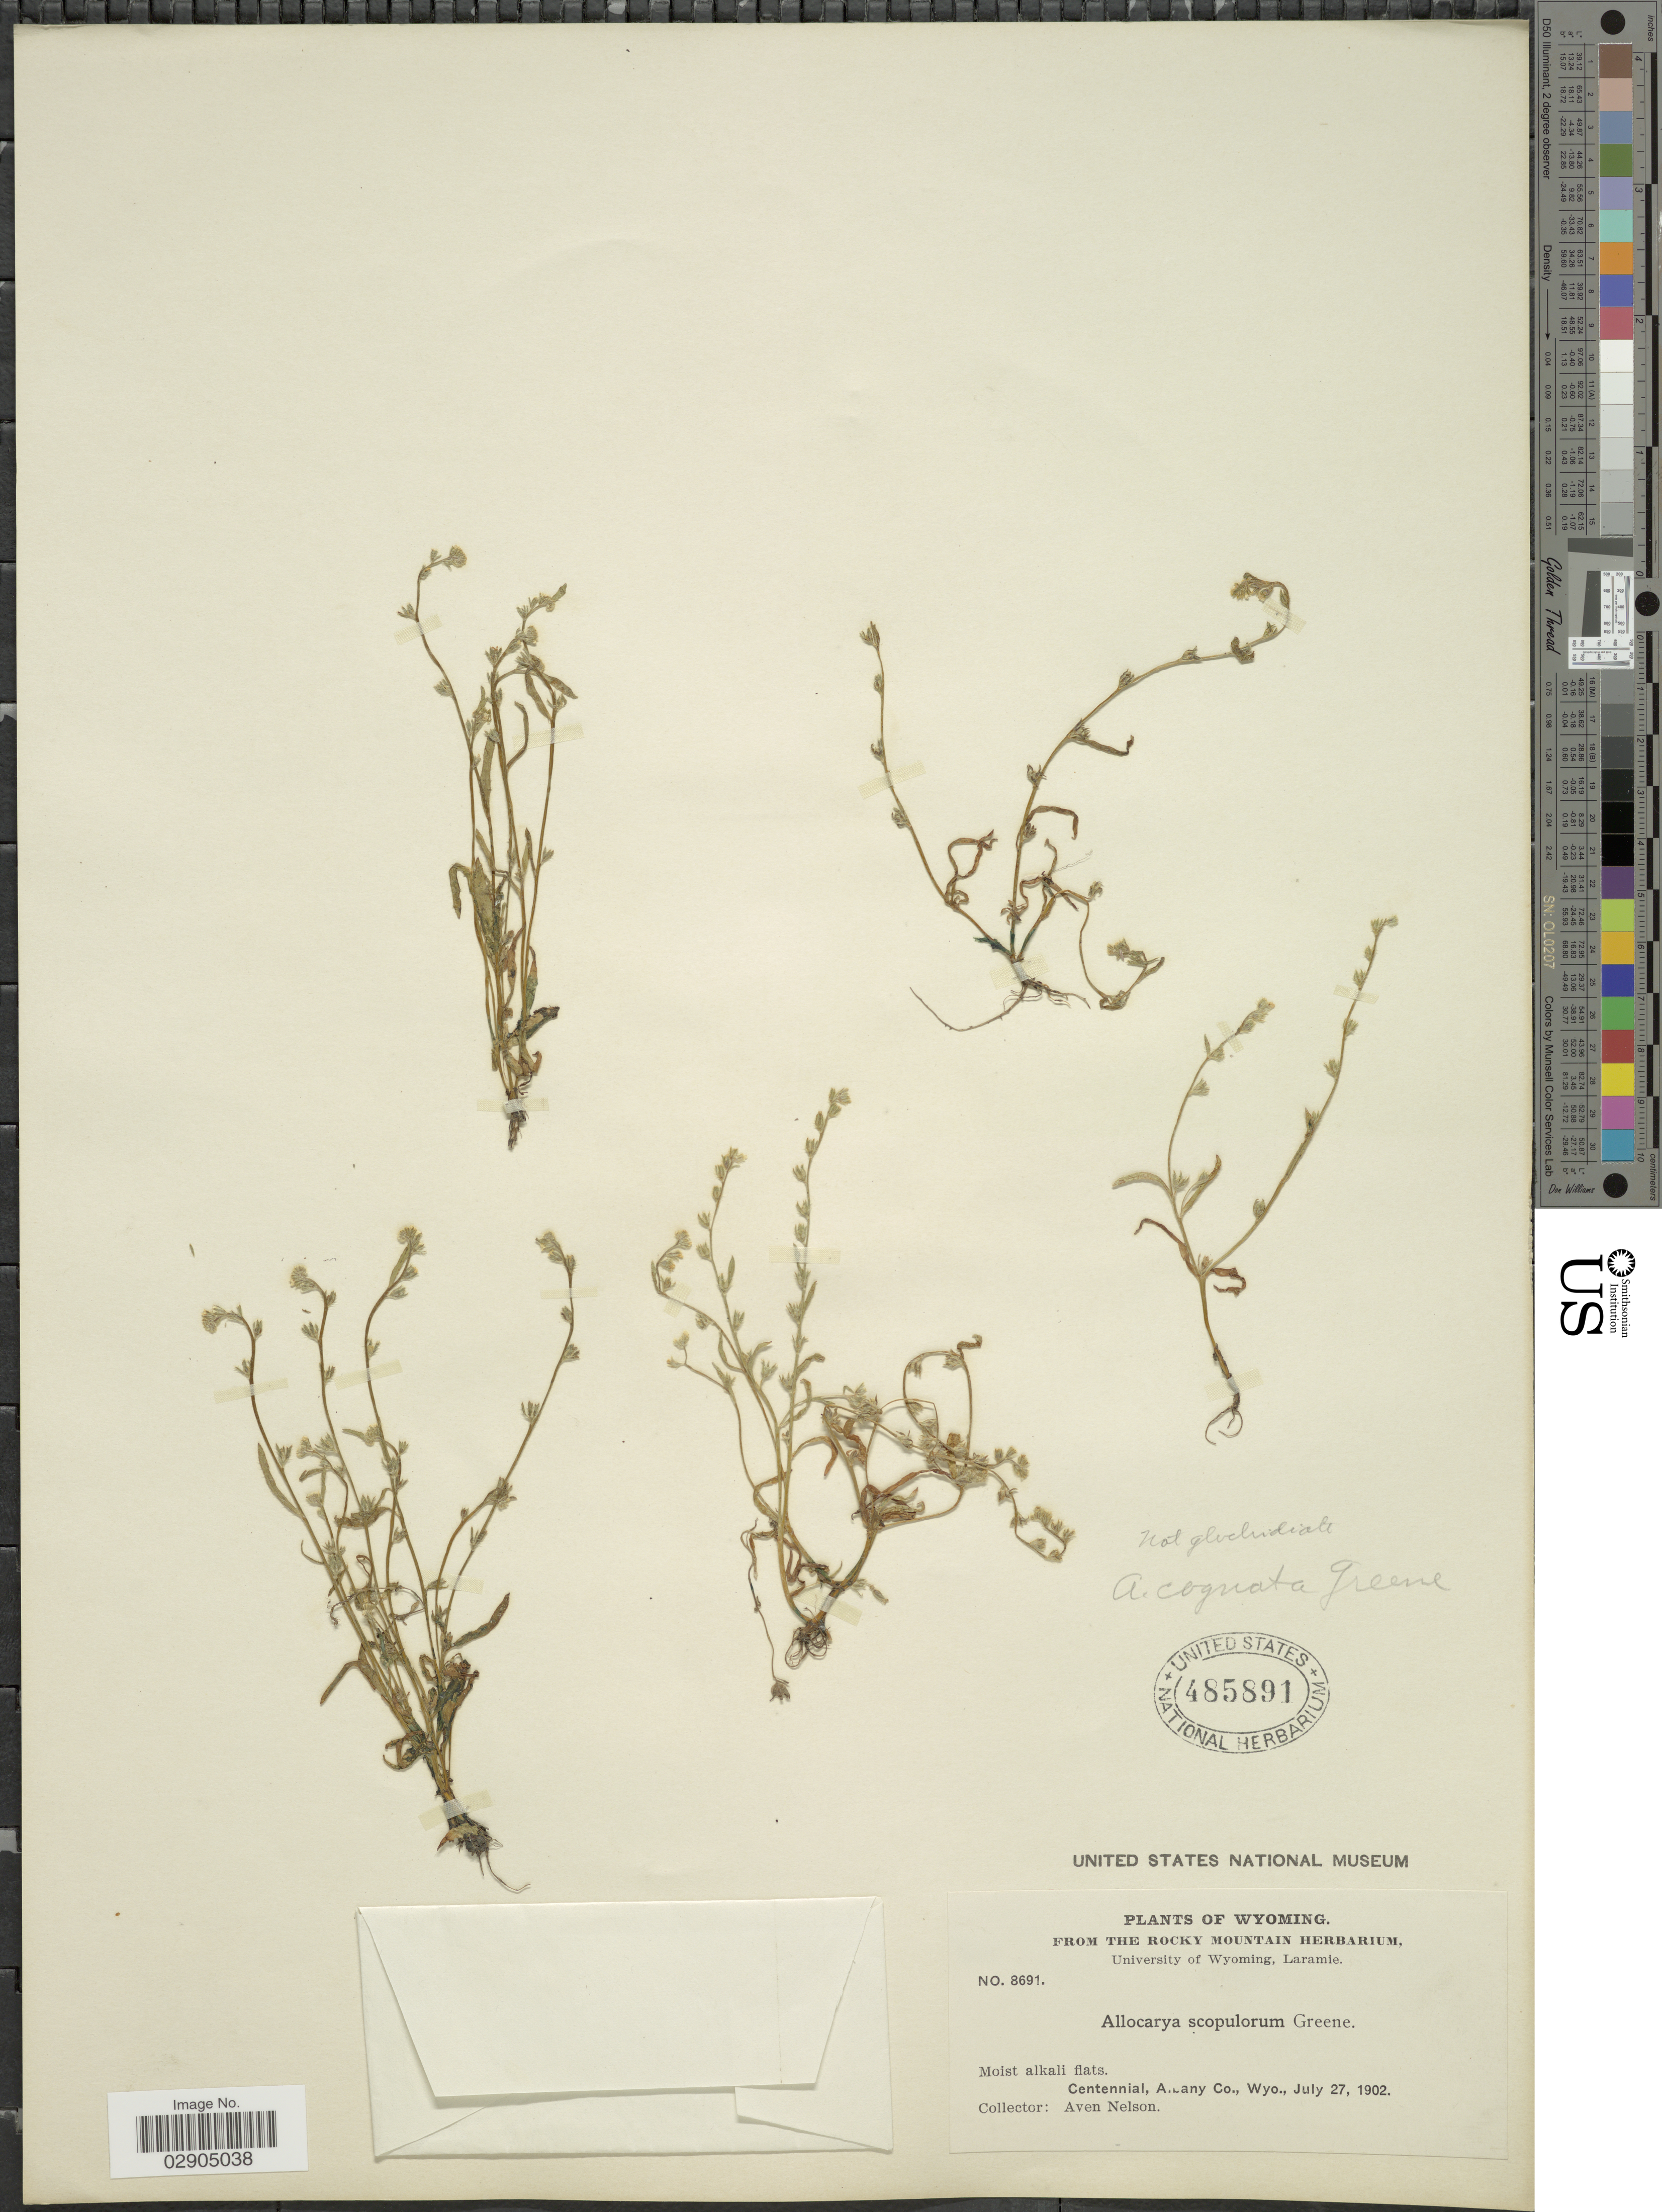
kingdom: Plantae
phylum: Tracheophyta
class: Magnoliopsida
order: Boraginales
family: Boraginaceae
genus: Allocarya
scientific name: Allocarya cognata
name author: Greene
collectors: A. Nelson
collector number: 8691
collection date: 1902-07-27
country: United States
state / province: Wyoming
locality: Centennial, Albany Co., Wyo.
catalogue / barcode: US 485891